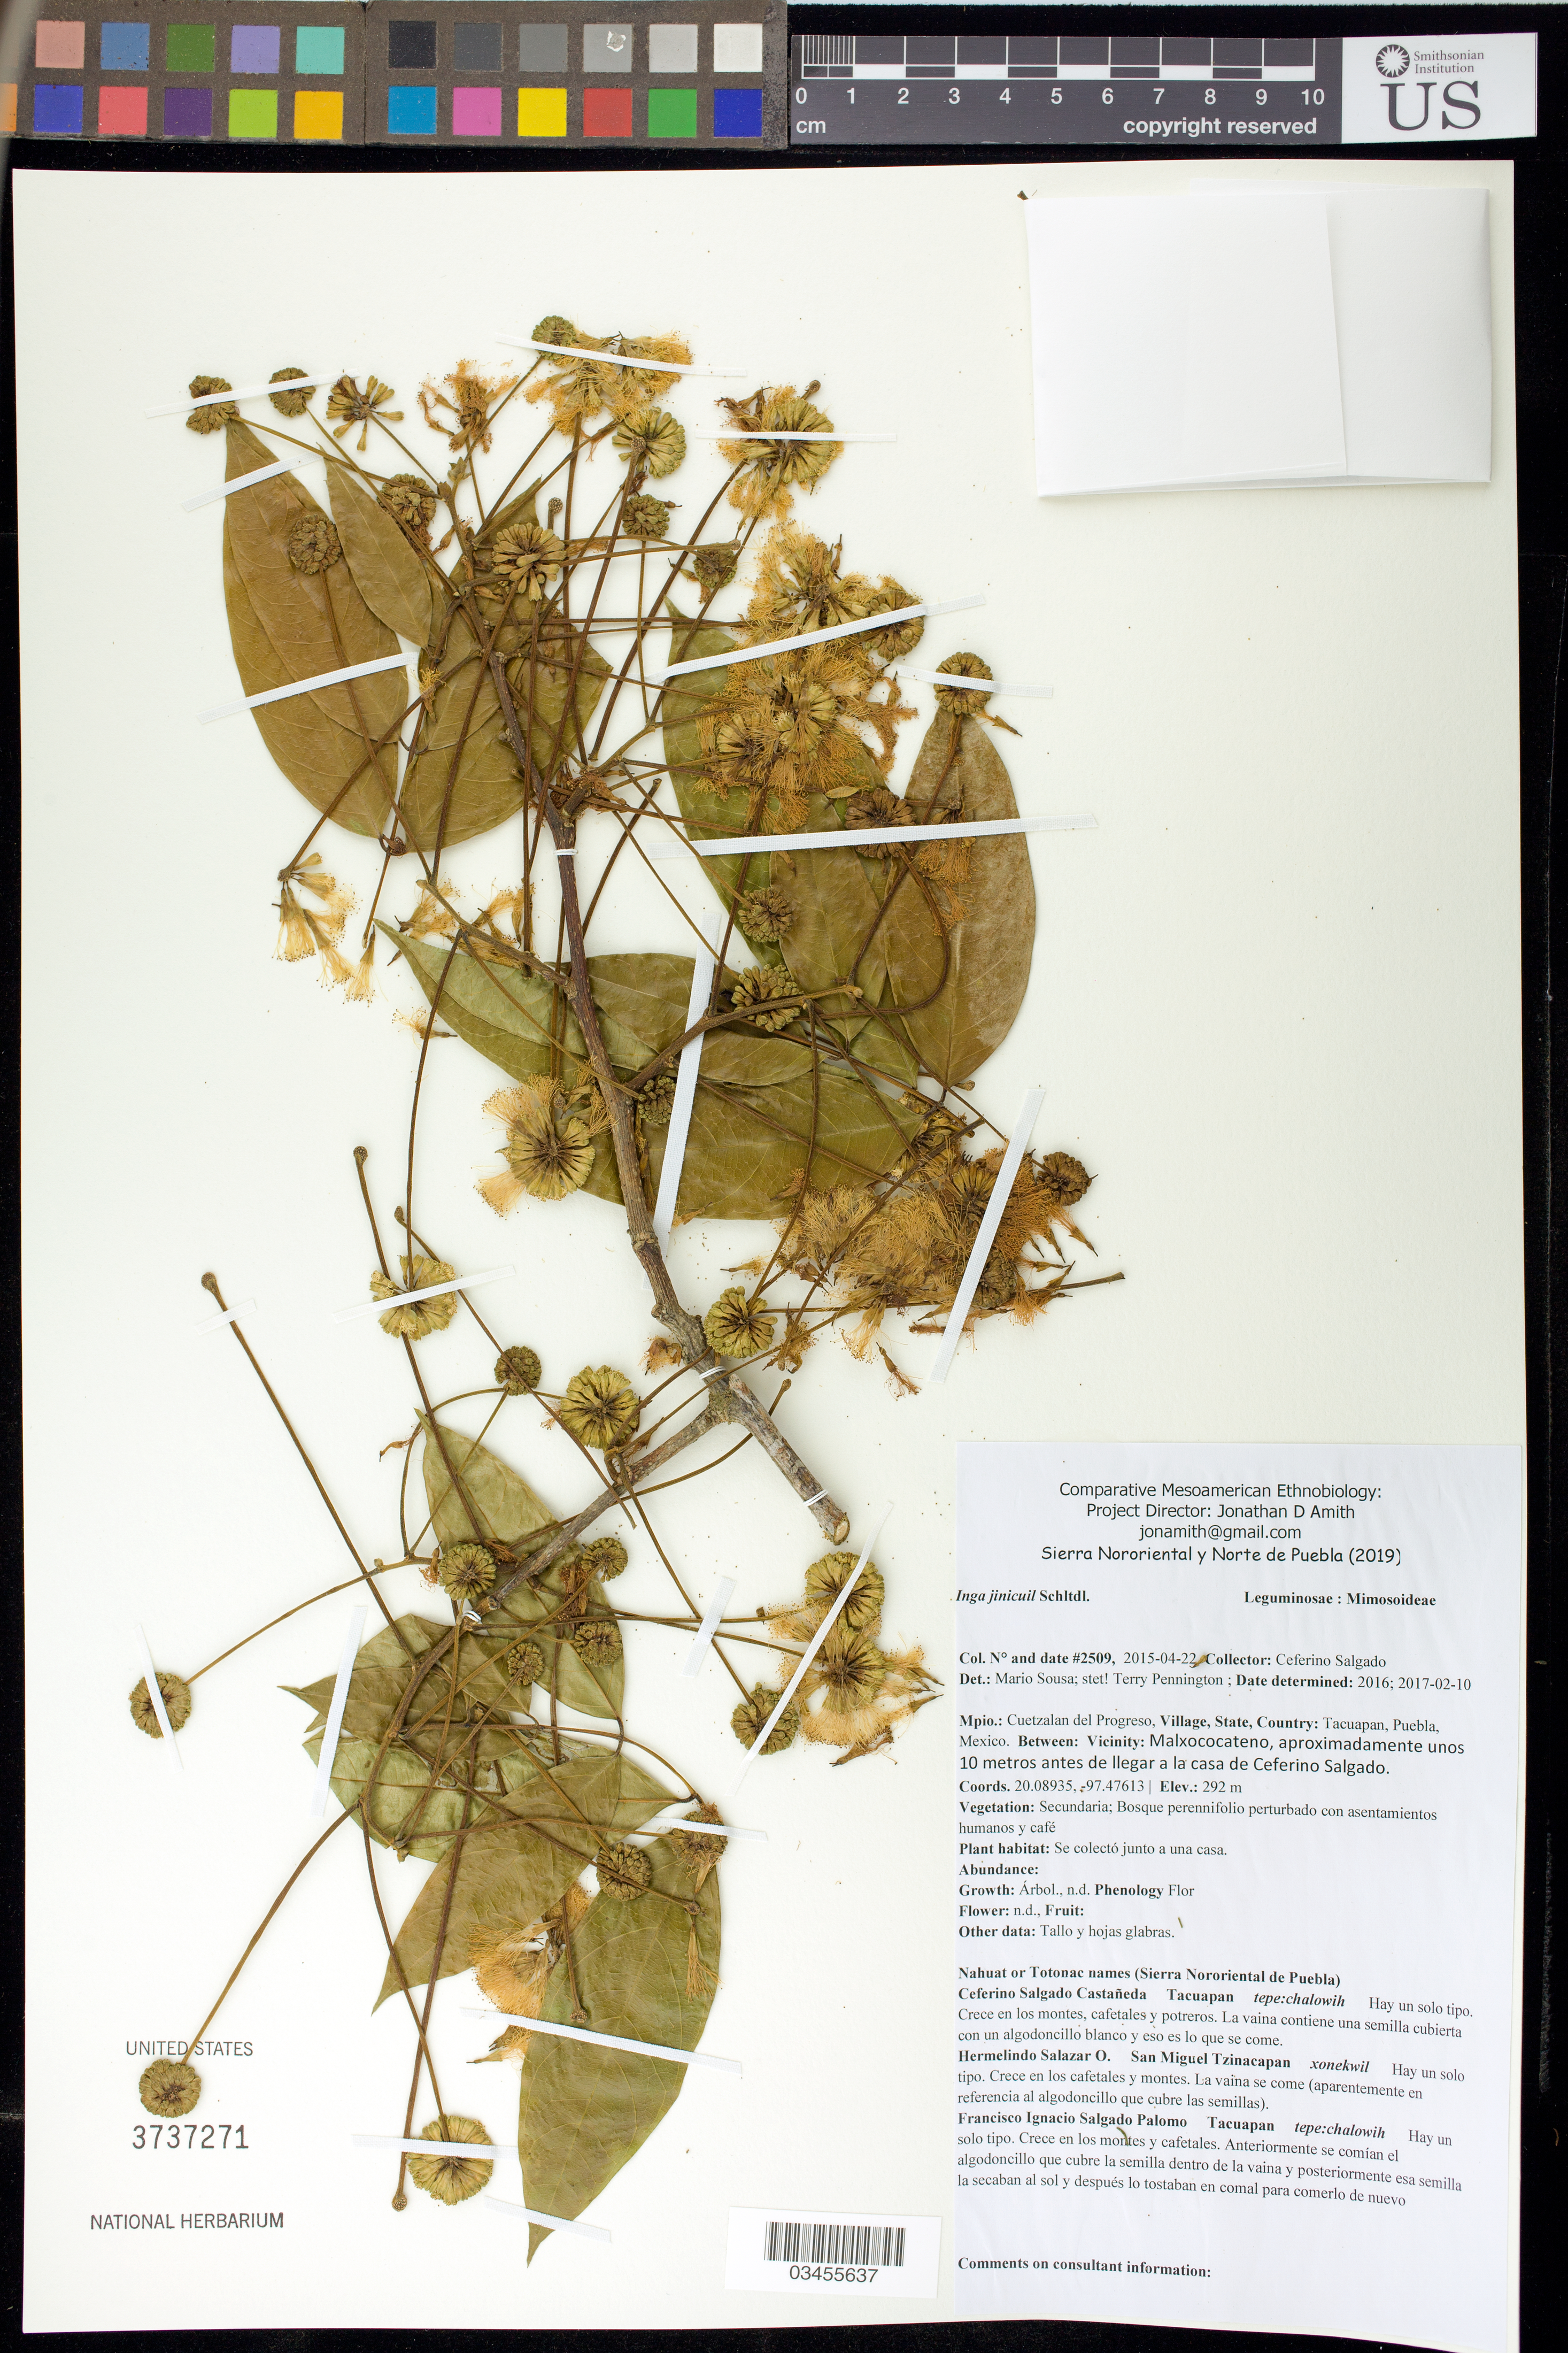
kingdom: Plantae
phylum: Tracheophyta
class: Magnoliopsida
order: Fabales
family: Fabaceae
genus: Inga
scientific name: Inga jinicuil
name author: Schltdl. & Cham. ex G. Don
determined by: Pennington, T.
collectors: C. Salgado Castañeda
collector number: CSC_02509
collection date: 2015-04-22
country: México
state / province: Puebla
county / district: Cuetzalan del Progreso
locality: PUEBLO: Tacuapan; LOCALIDAD EXACTA: Malxococateno, aproximadamente unos 10 metros antes de llegar a la casa de Ceferino Salgado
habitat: Bosque perennifolio perturbado con asentamientos humanos y café | Se colectó junto a una casa.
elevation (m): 292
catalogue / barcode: US 3737271